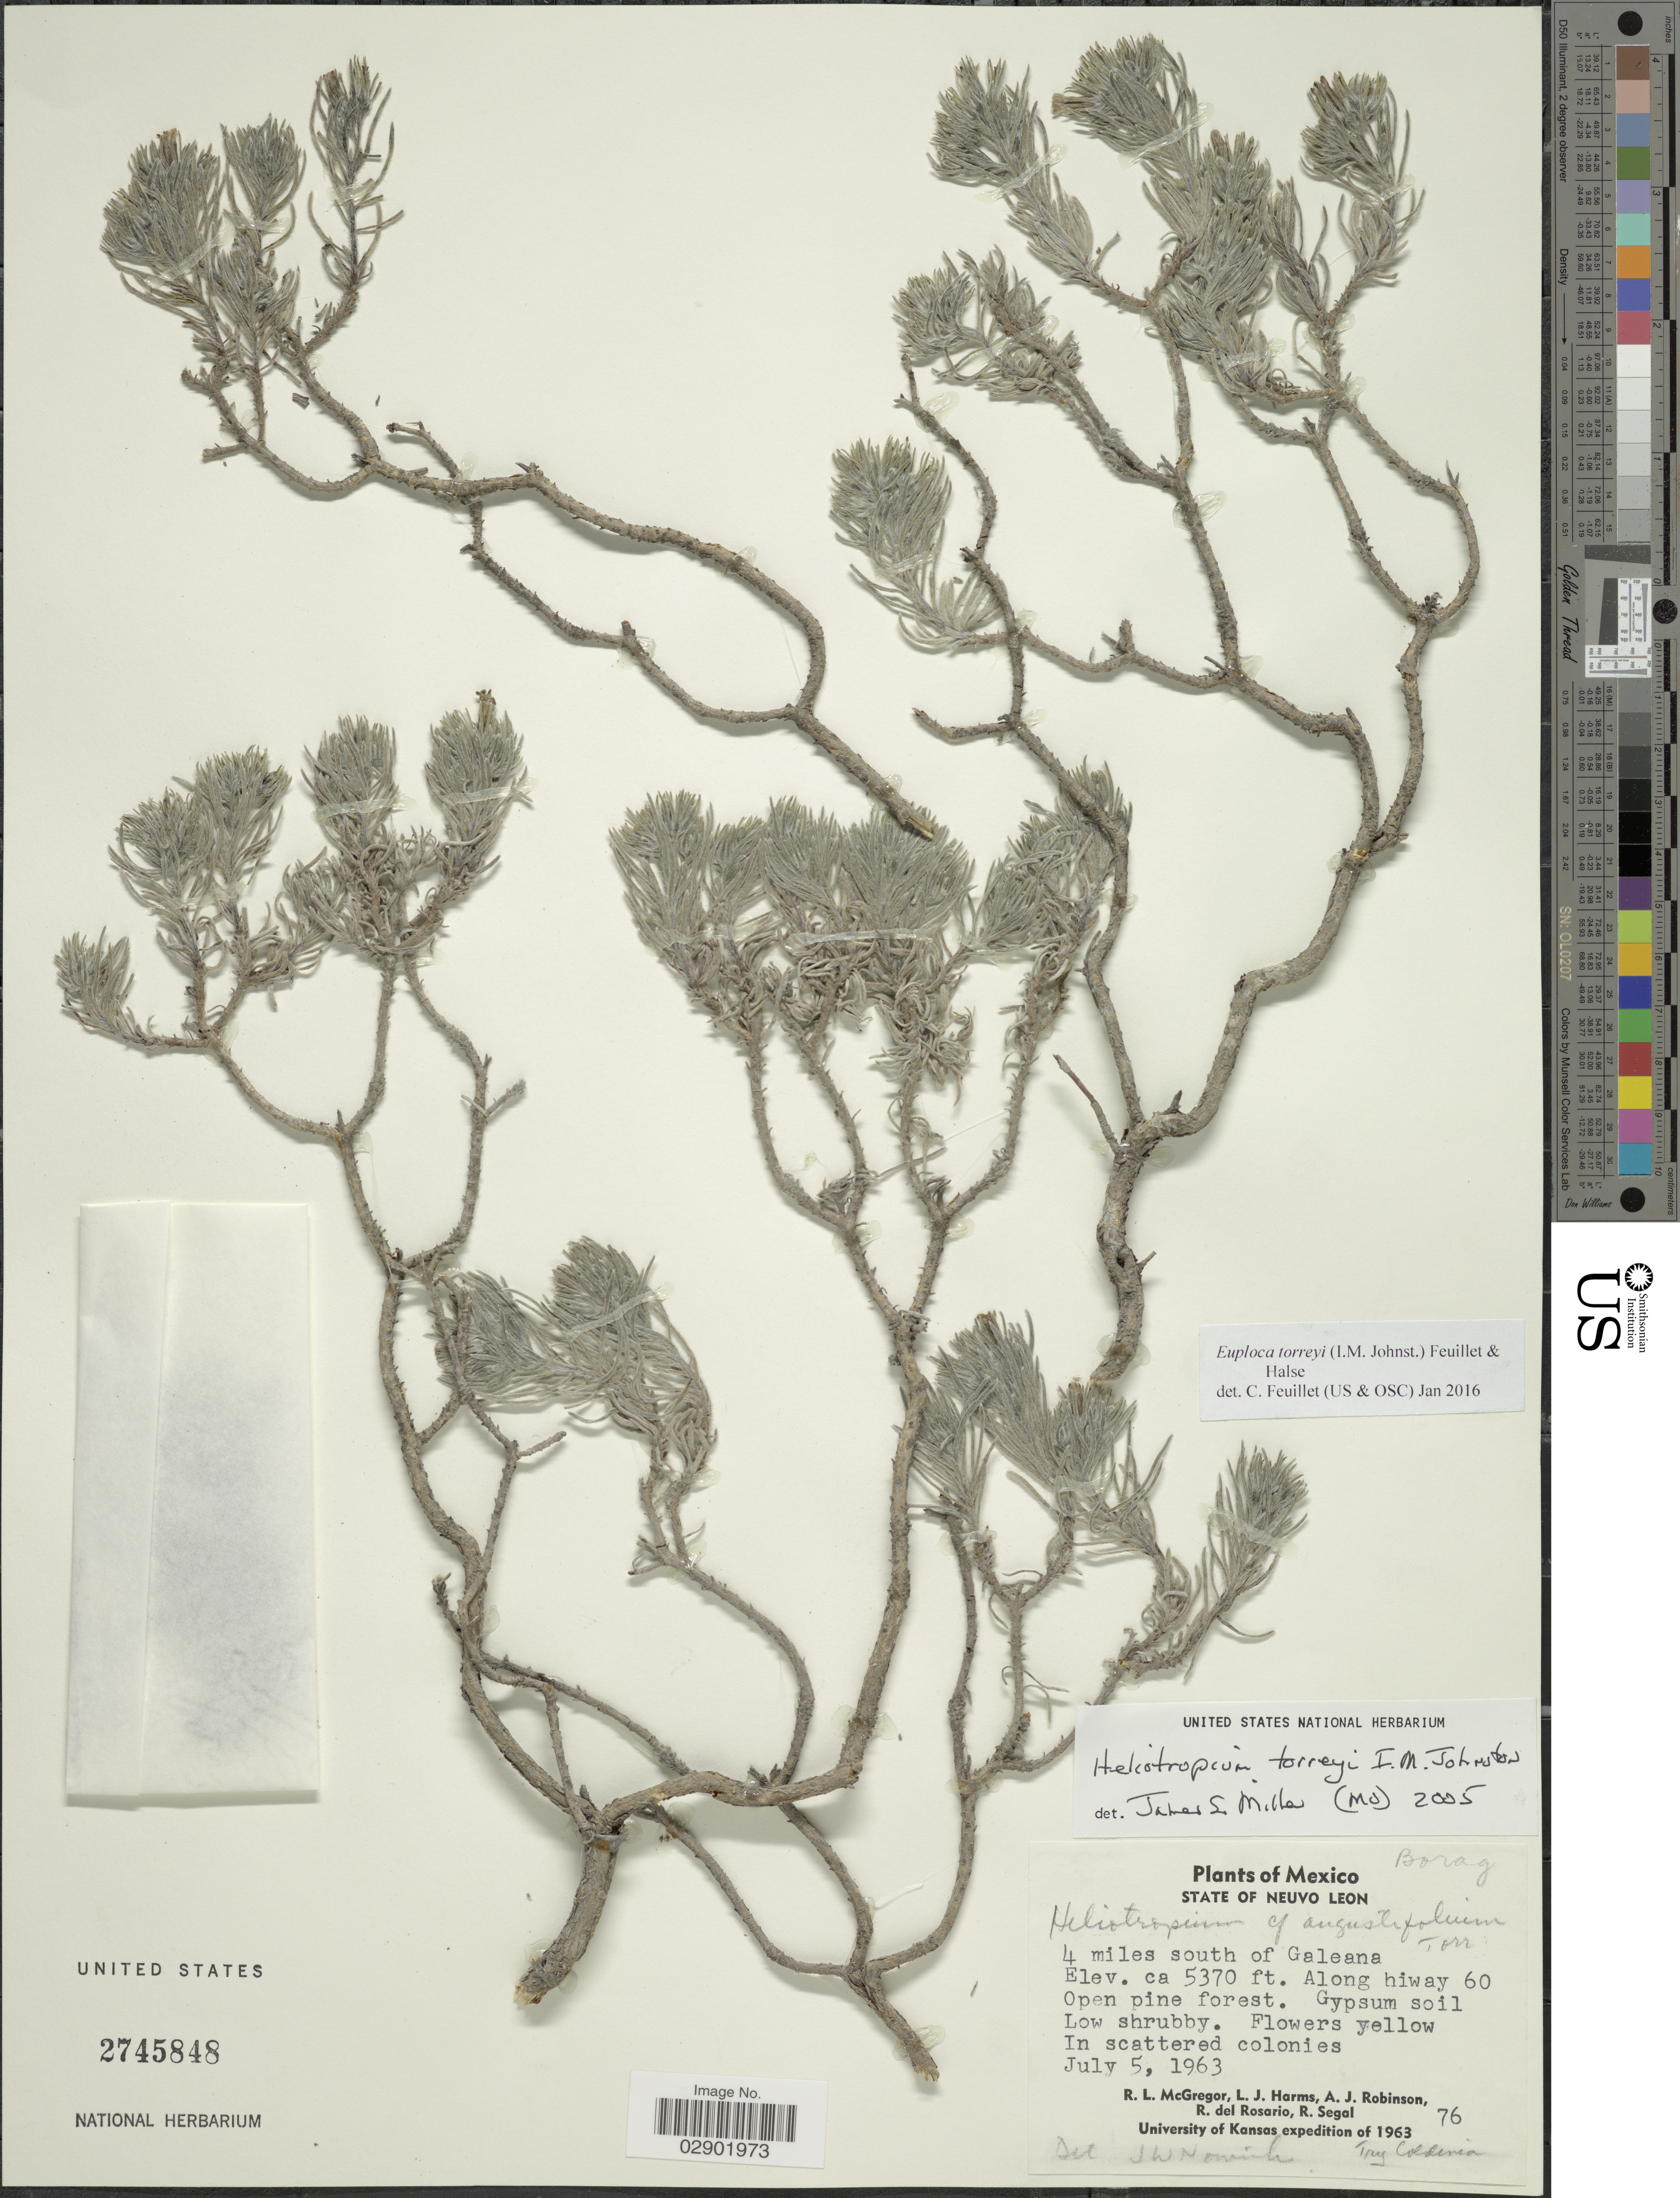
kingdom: Plantae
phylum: Tracheophyta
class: Magnoliopsida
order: Boraginales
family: Heliotropiaceae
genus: Euploca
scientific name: Euploca torreyi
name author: (I.M. Johnst.) Feuillet & Halse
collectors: R. McGregor, L. Harms, A. J. Robinson, R. del Rosario & R. Segal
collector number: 76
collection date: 1963-07-05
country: Mexico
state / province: Nuevo León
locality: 4 miles south of Galeana. Along hiway 60.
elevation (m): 1637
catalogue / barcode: US 2745848